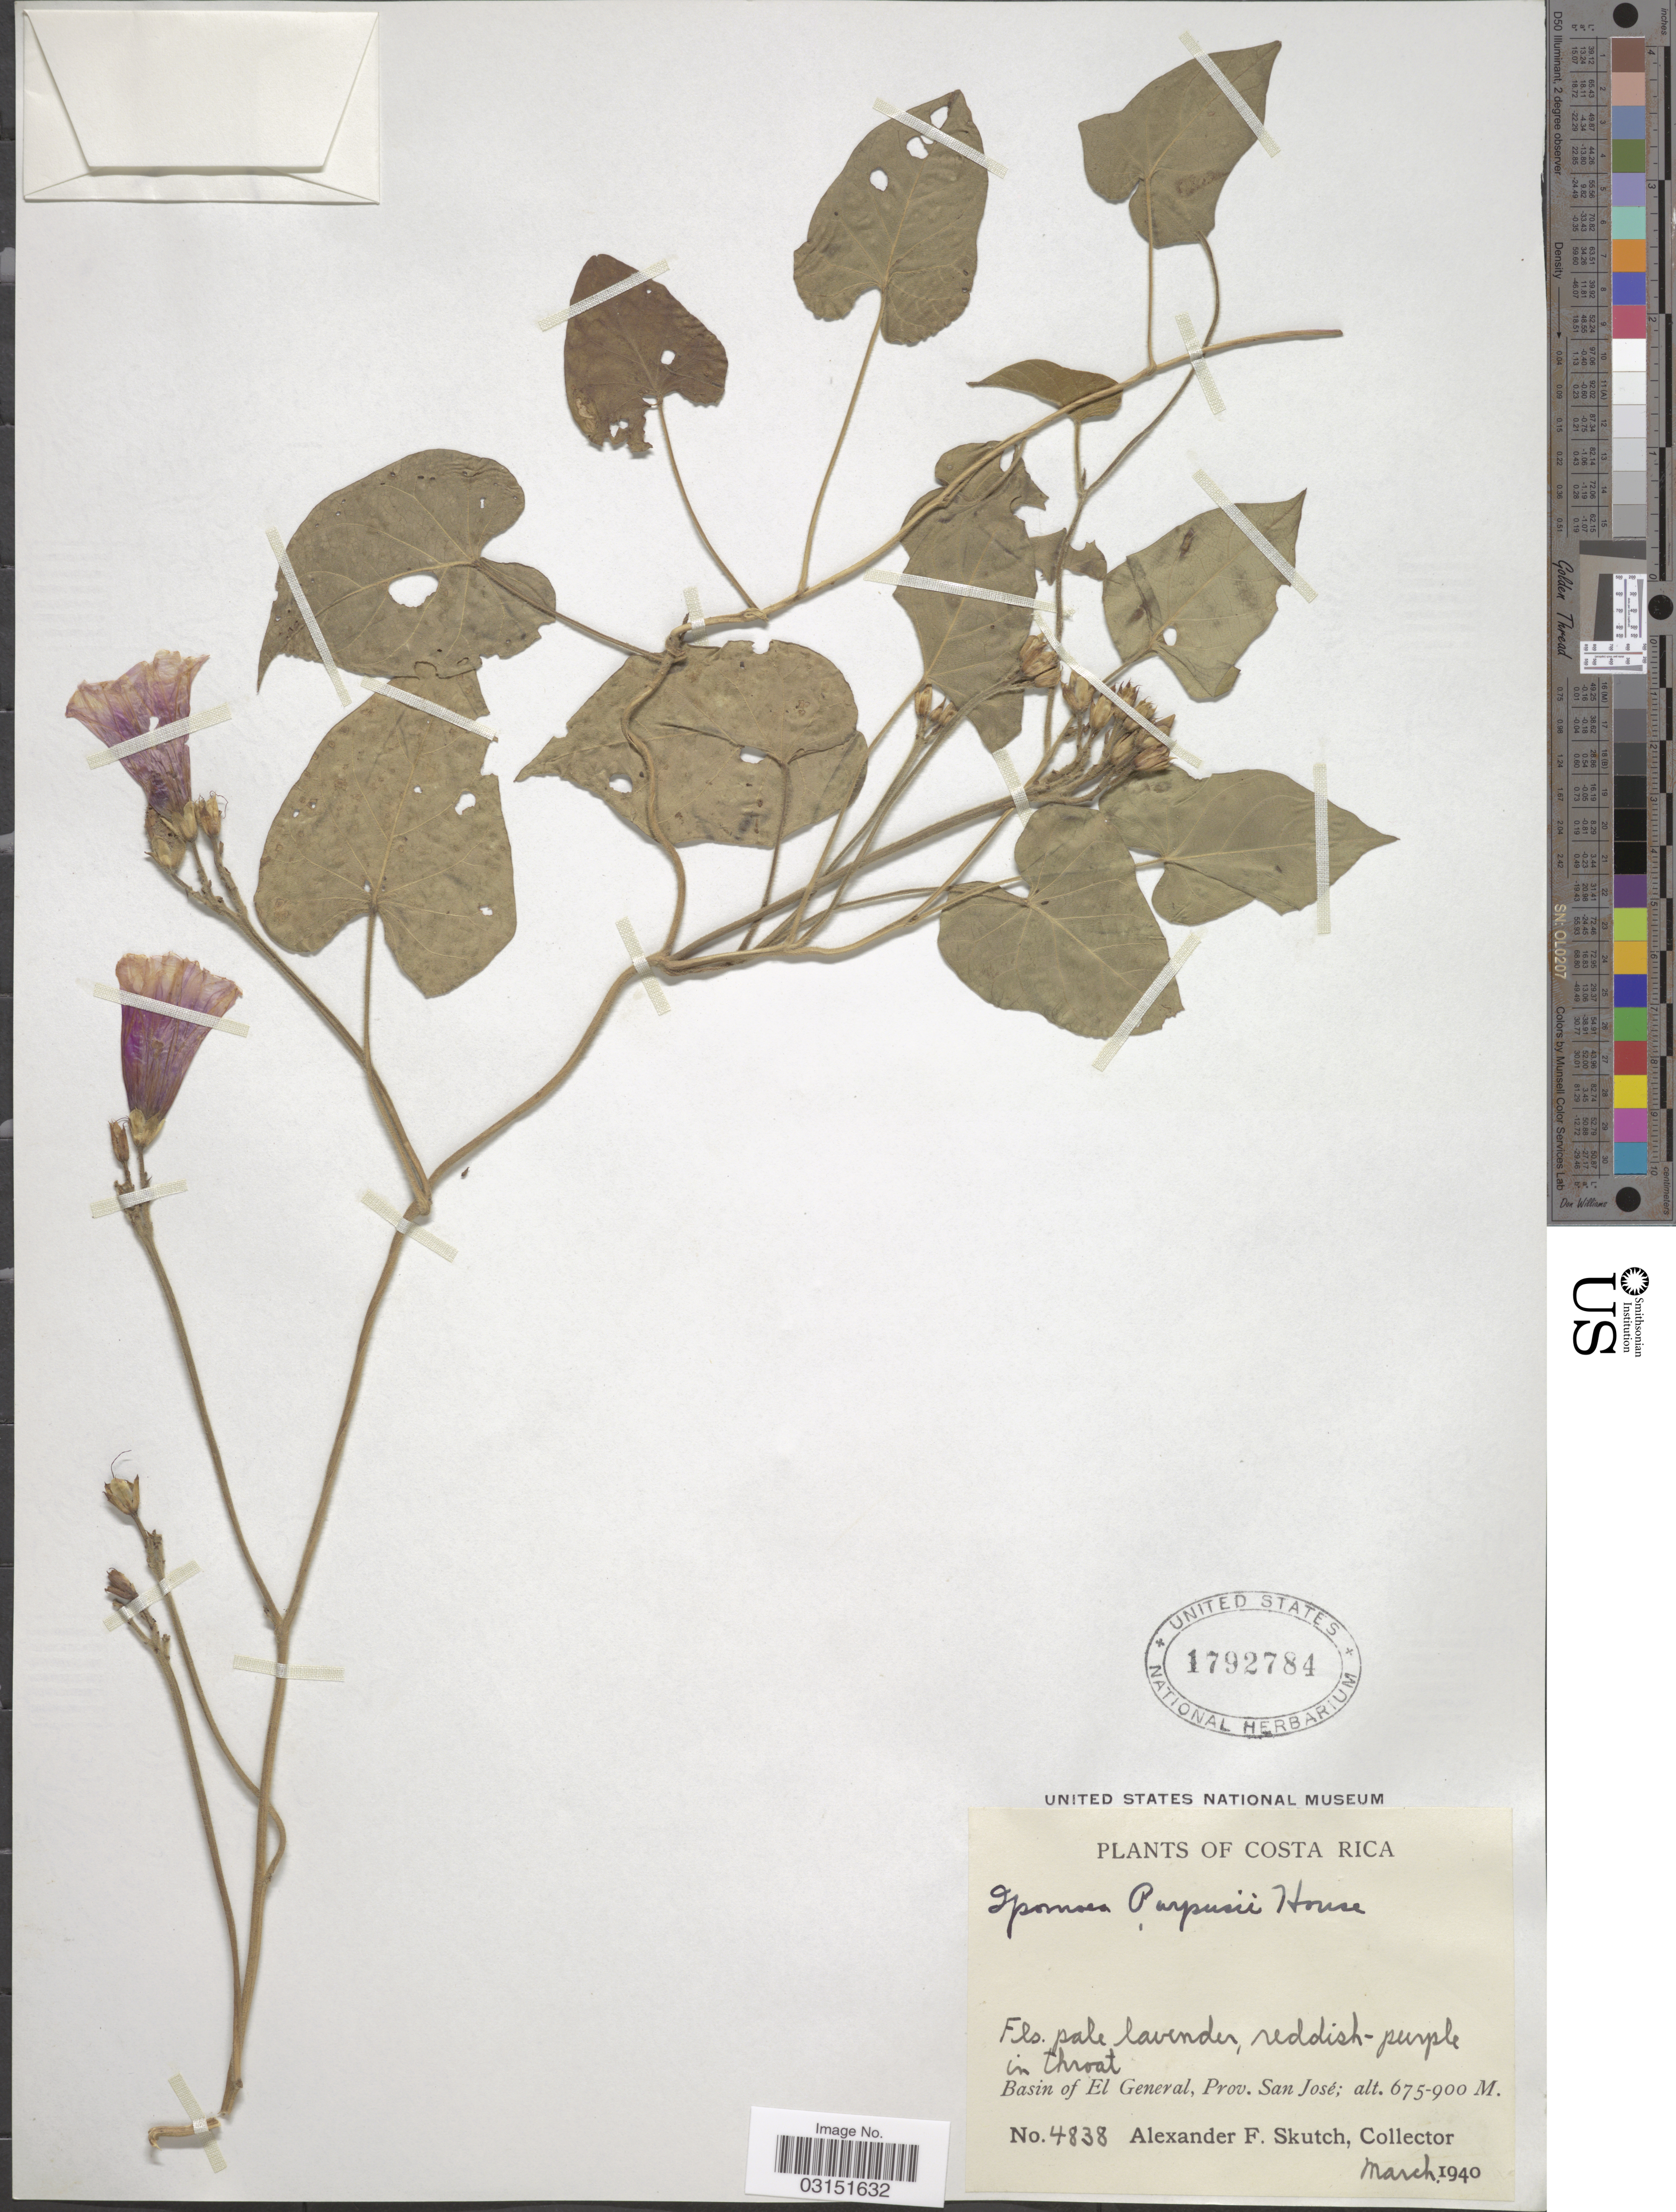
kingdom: Plantae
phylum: Tracheophyta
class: Magnoliopsida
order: Solanales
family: Convolvulaceae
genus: Ipomoea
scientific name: Ipomoea trifida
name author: (Kunth) G. Don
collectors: A. F. Skutch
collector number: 4838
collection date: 1940-03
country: Costa Rica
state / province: San José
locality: Basin of El General.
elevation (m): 675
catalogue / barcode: US 1792784